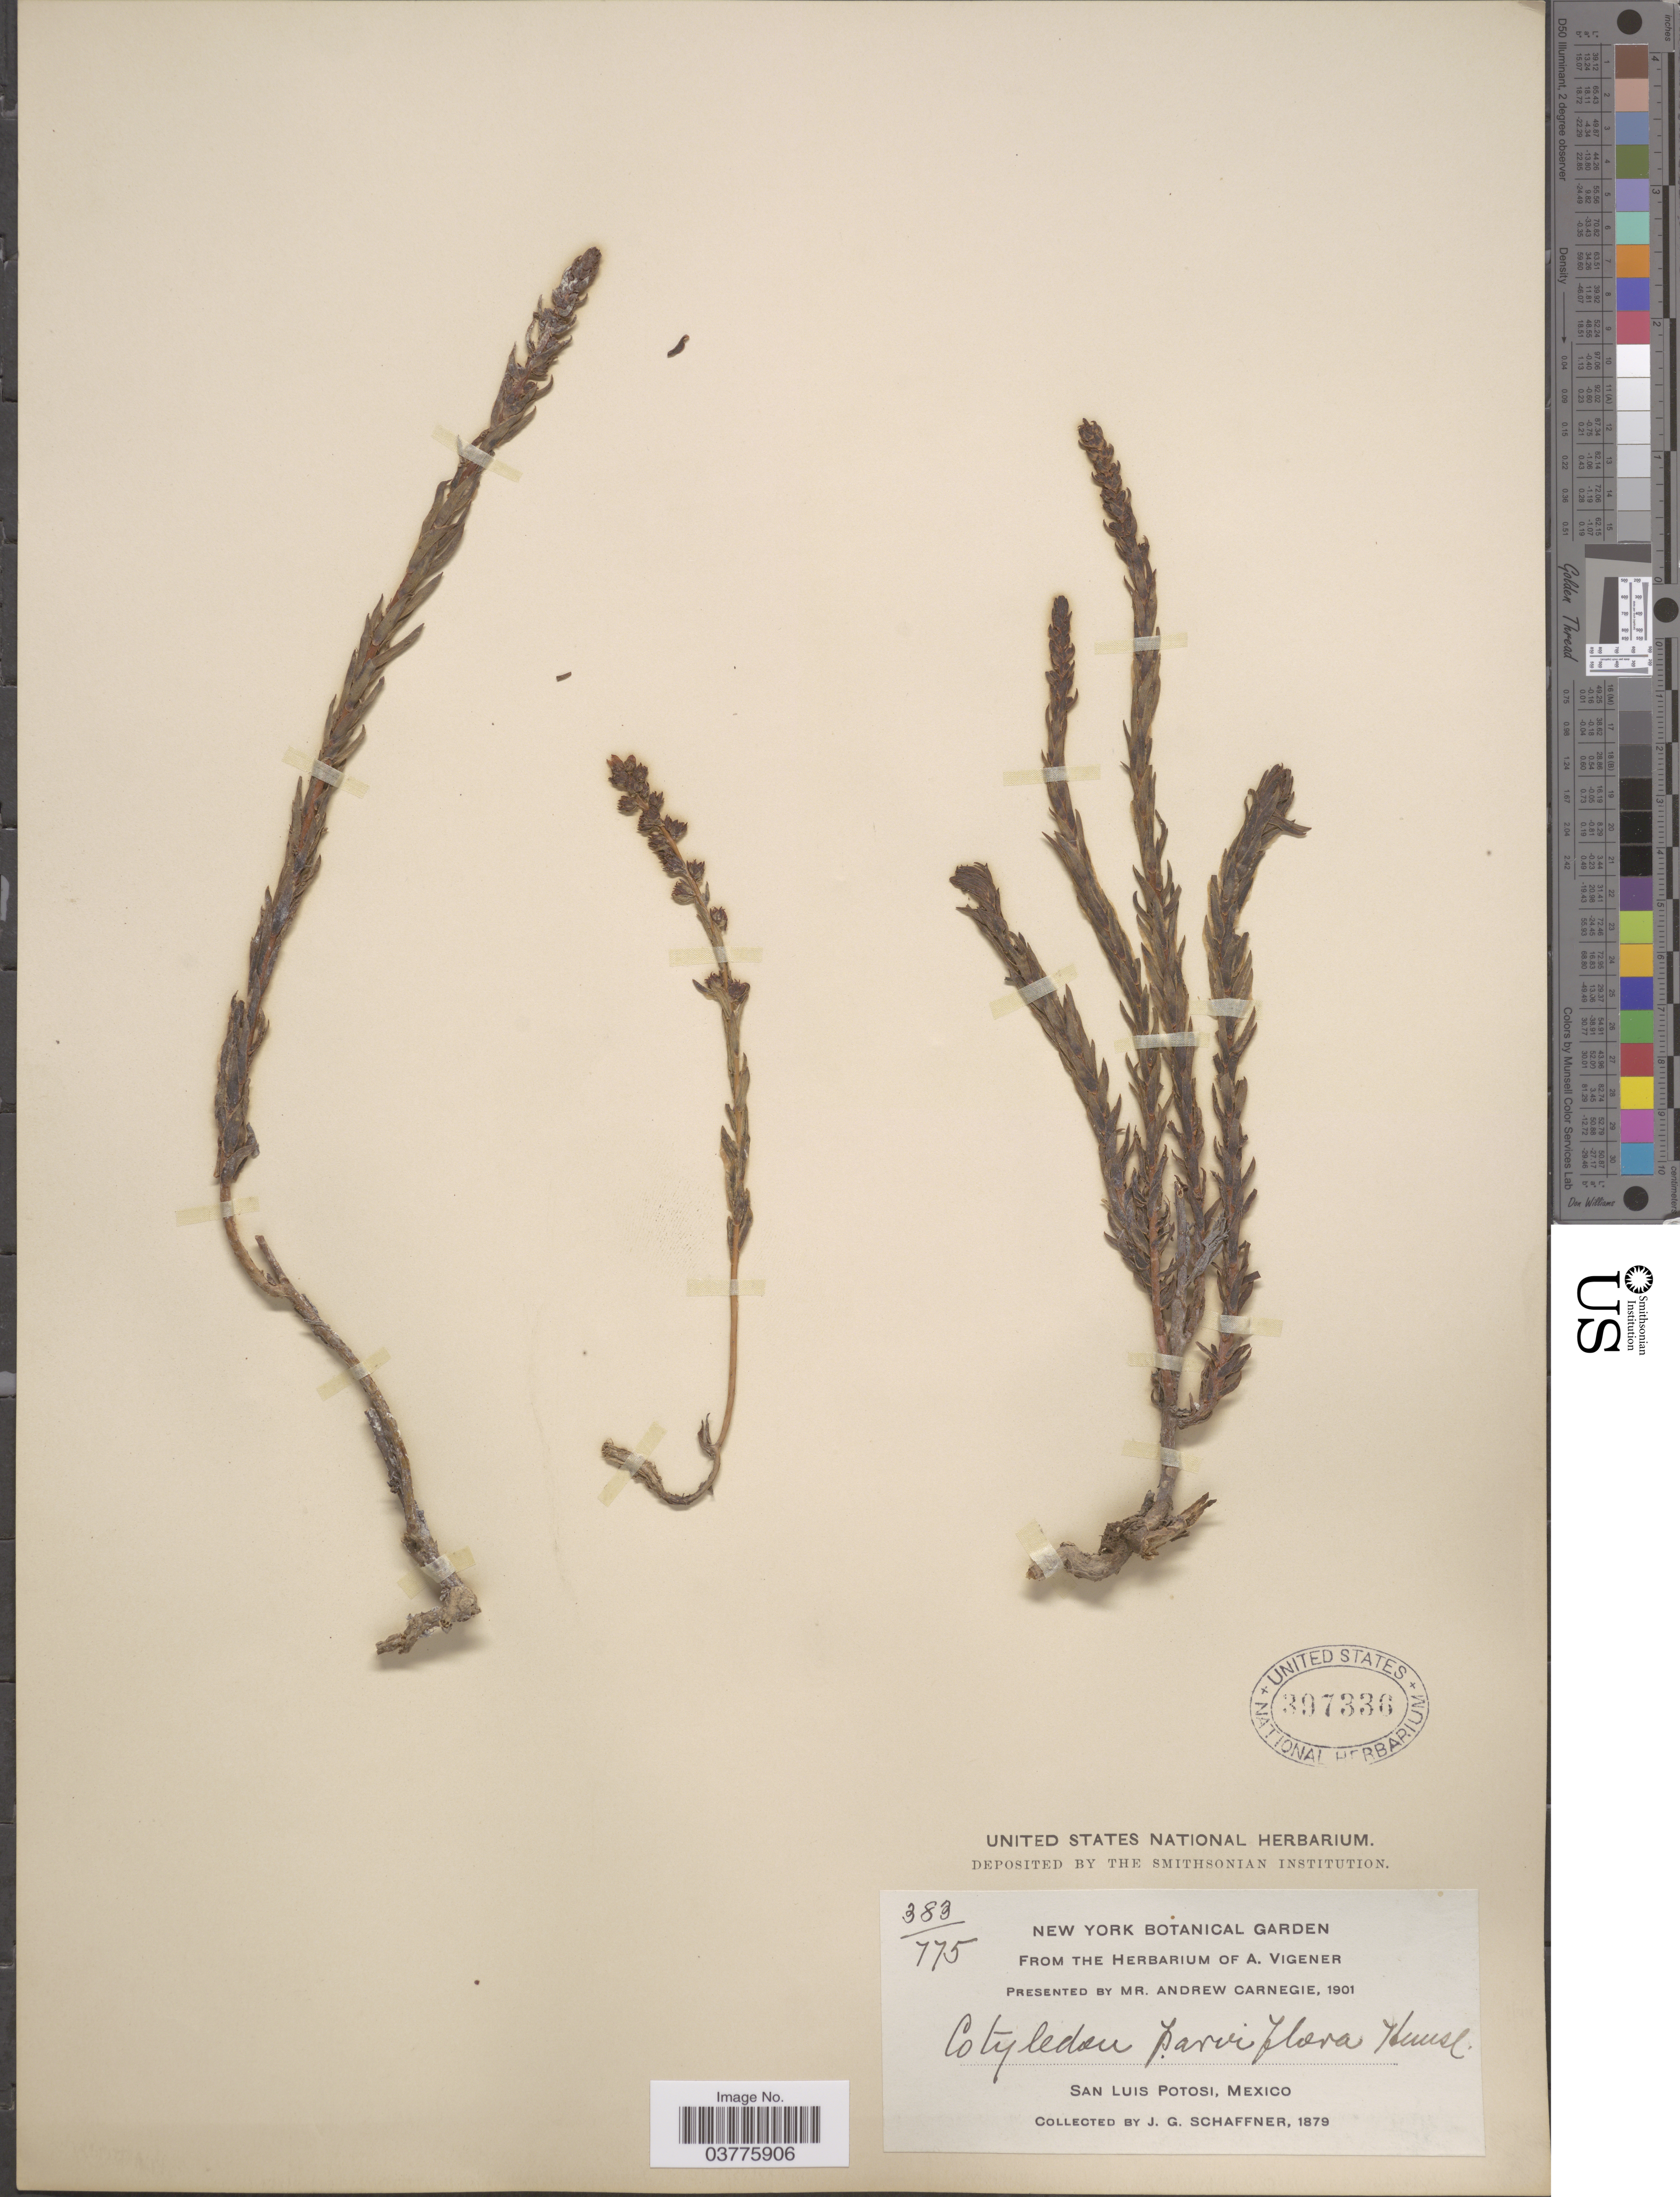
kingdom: Plantae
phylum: Tracheophyta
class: Magnoliopsida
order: Saxifragales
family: Crassulaceae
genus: Villadia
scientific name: Villadia parviflora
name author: (Hemsl.) Rose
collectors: J. G. Schaffner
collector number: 383/775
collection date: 1879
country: Mexico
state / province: San Luis Potosí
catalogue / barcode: US 397336